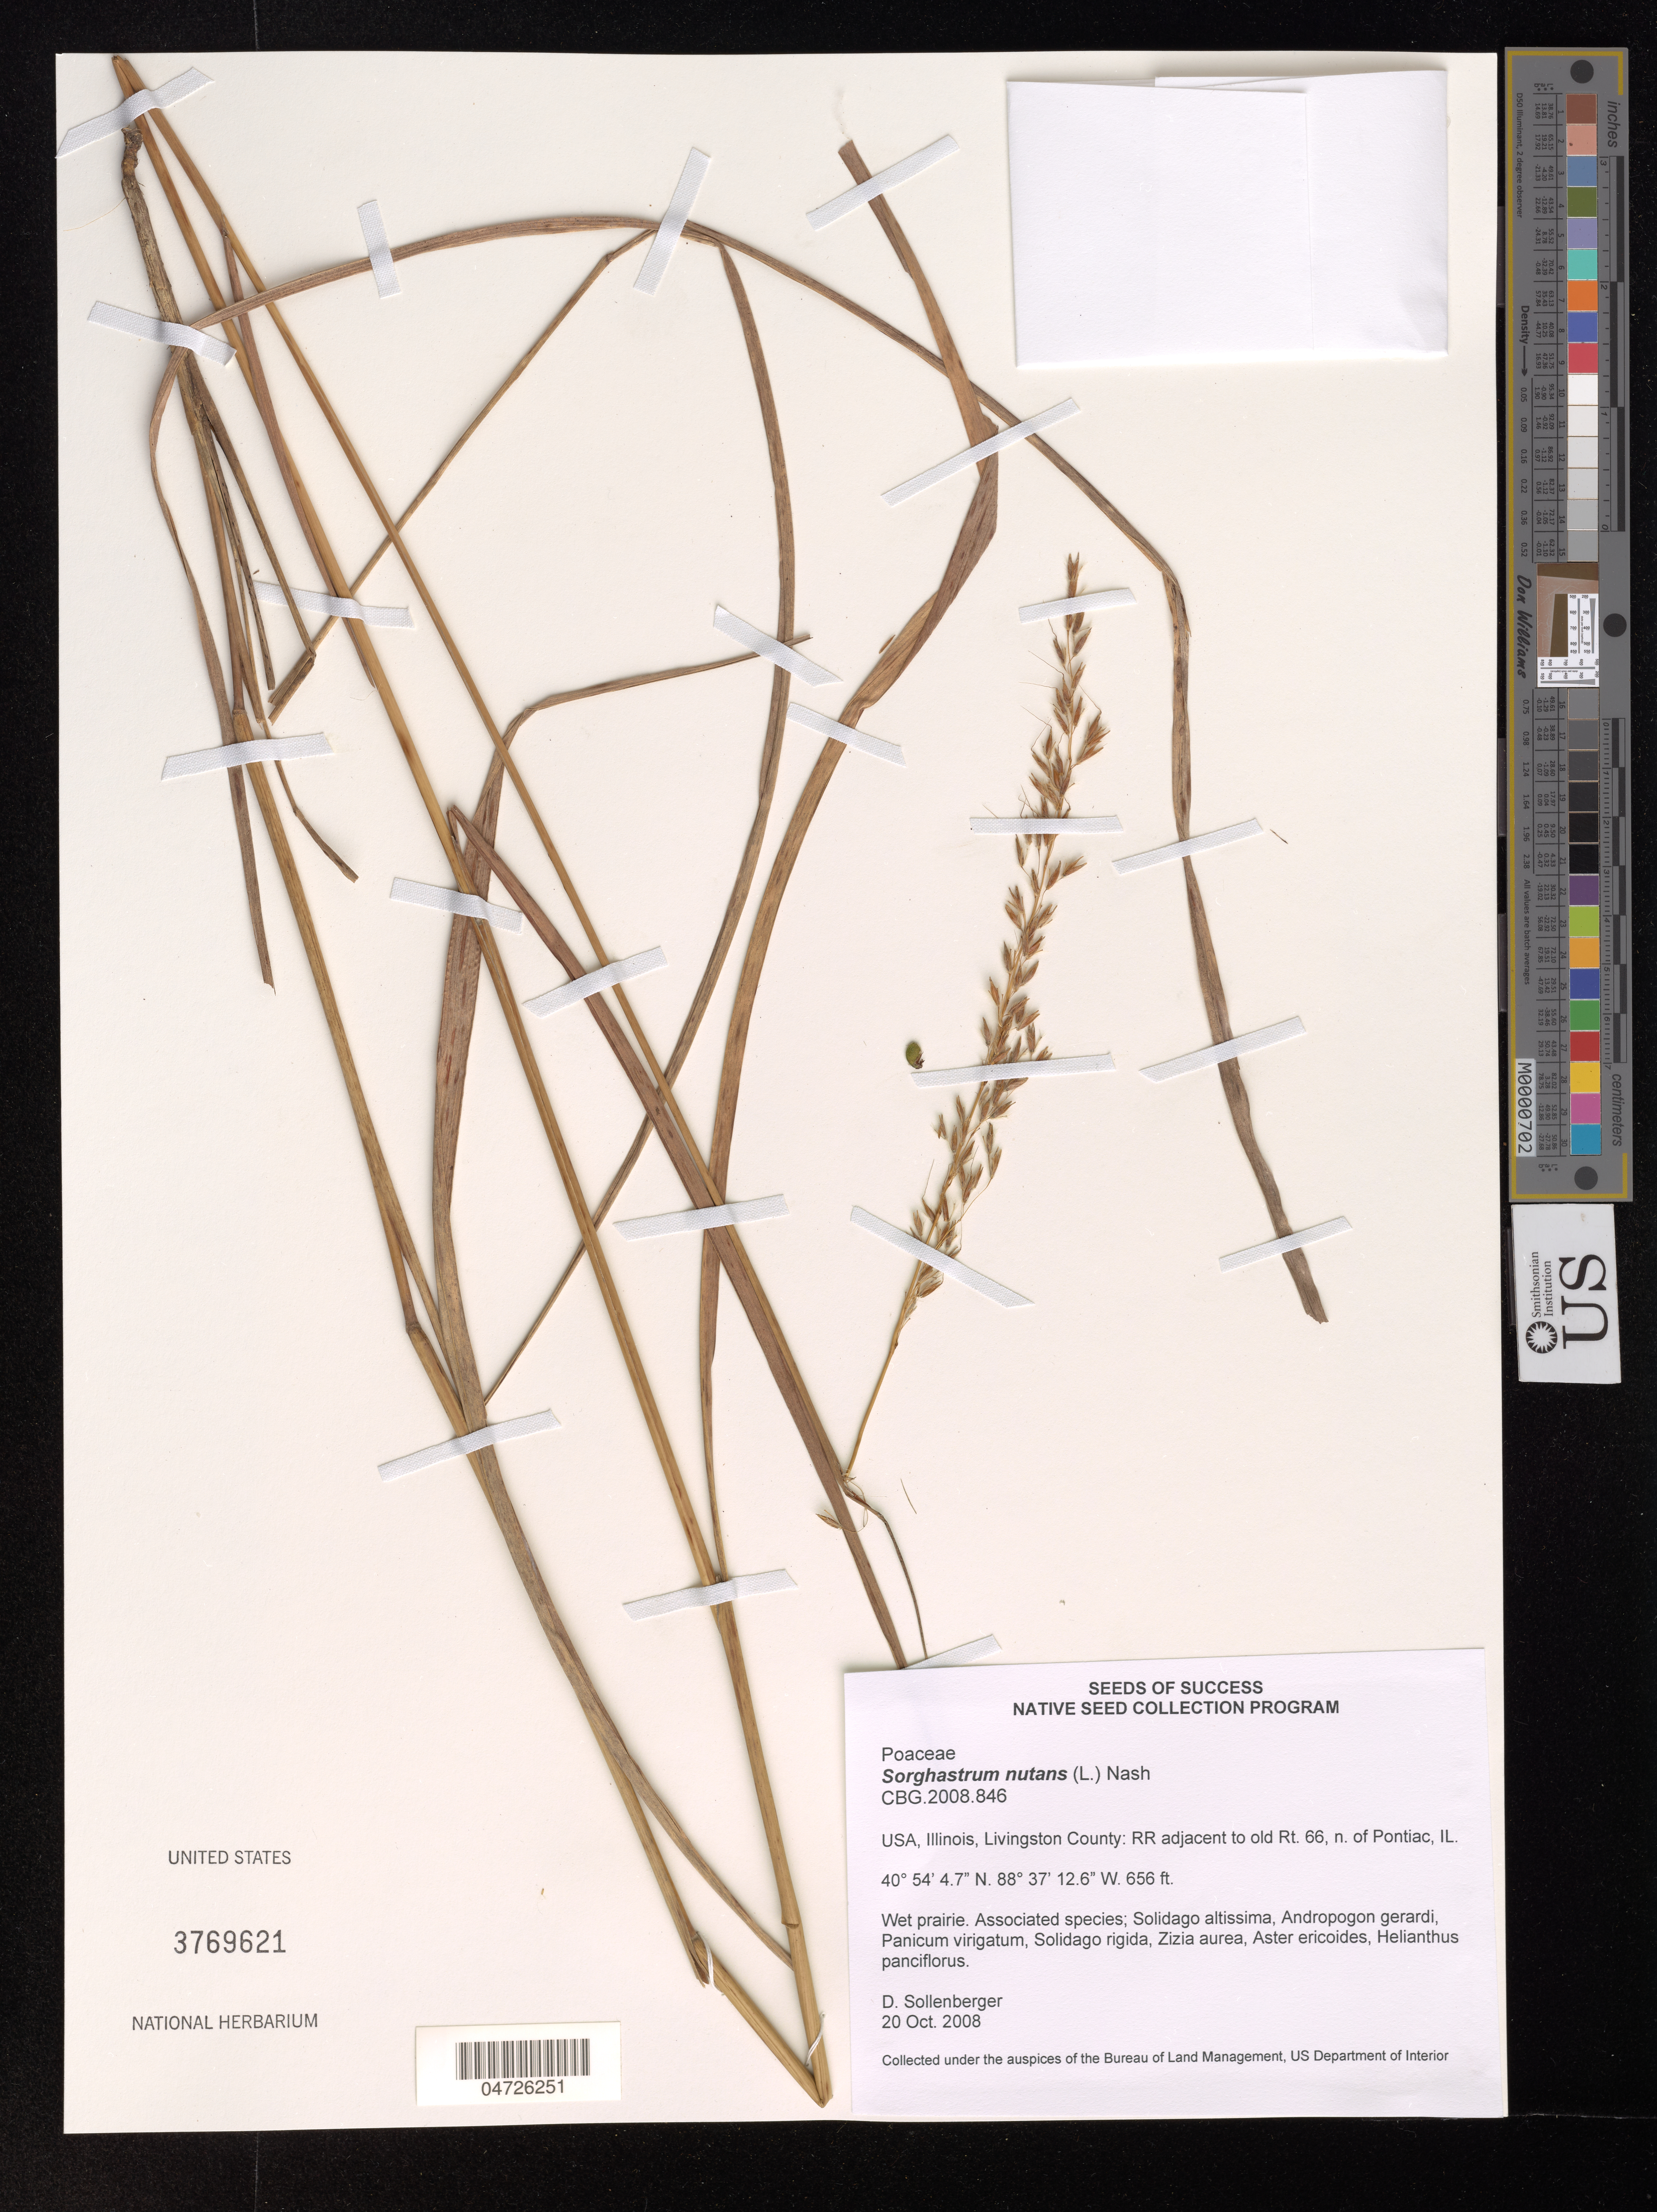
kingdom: Plantae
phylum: Tracheophyta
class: Liliopsida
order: Poales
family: Poaceae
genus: Sorghastrum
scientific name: Sorghastrum nutans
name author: (L.) Nash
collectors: D. Sollenberger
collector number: CBG.2008.846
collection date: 2008-10-20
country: United States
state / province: Illinois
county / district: Livingston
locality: Livingston County: RR adjacent to old Rt. 66, n. of Pontiac.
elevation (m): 200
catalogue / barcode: US 3769621